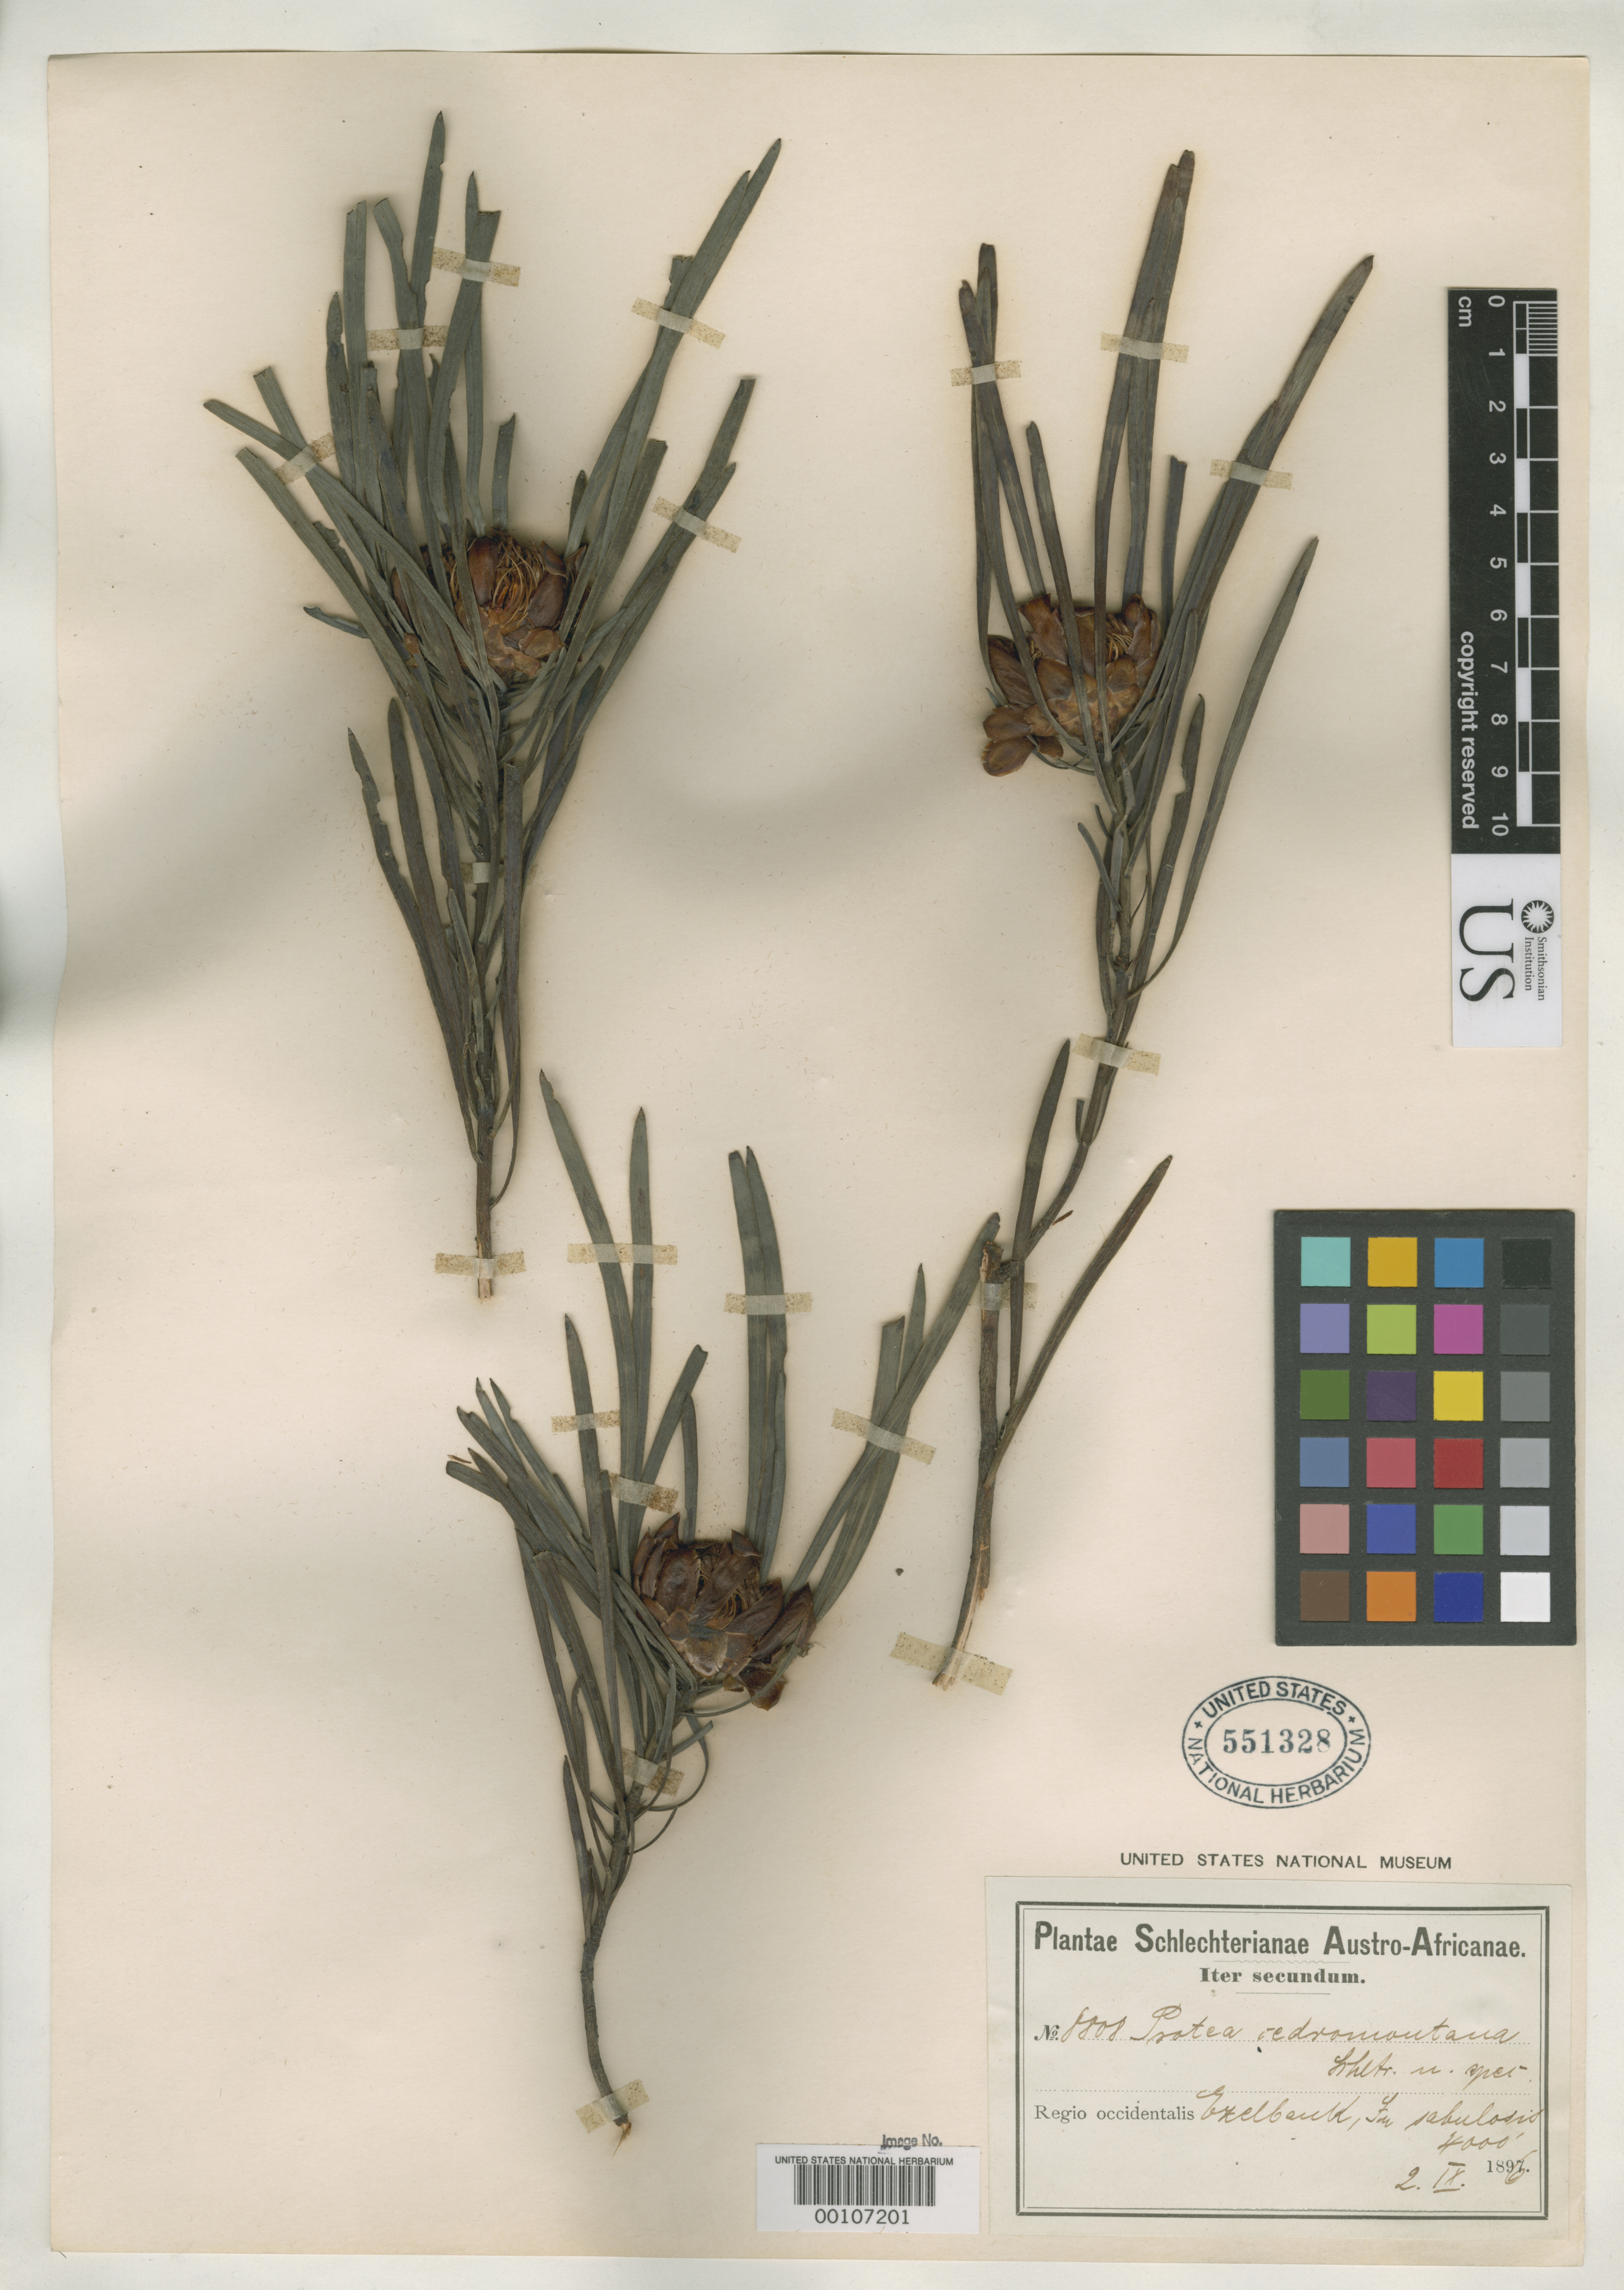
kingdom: Plantae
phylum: Tracheophyta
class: Magnoliopsida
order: Proteales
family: Proteaceae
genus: Protea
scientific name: Protea cedromontana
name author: Schltr.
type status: Isotype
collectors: F. R. R. Schlechter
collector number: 8808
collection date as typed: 02 Sep 1896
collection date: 1896-09-02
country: South Africa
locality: Ezelbank.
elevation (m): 1219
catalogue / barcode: US 551328